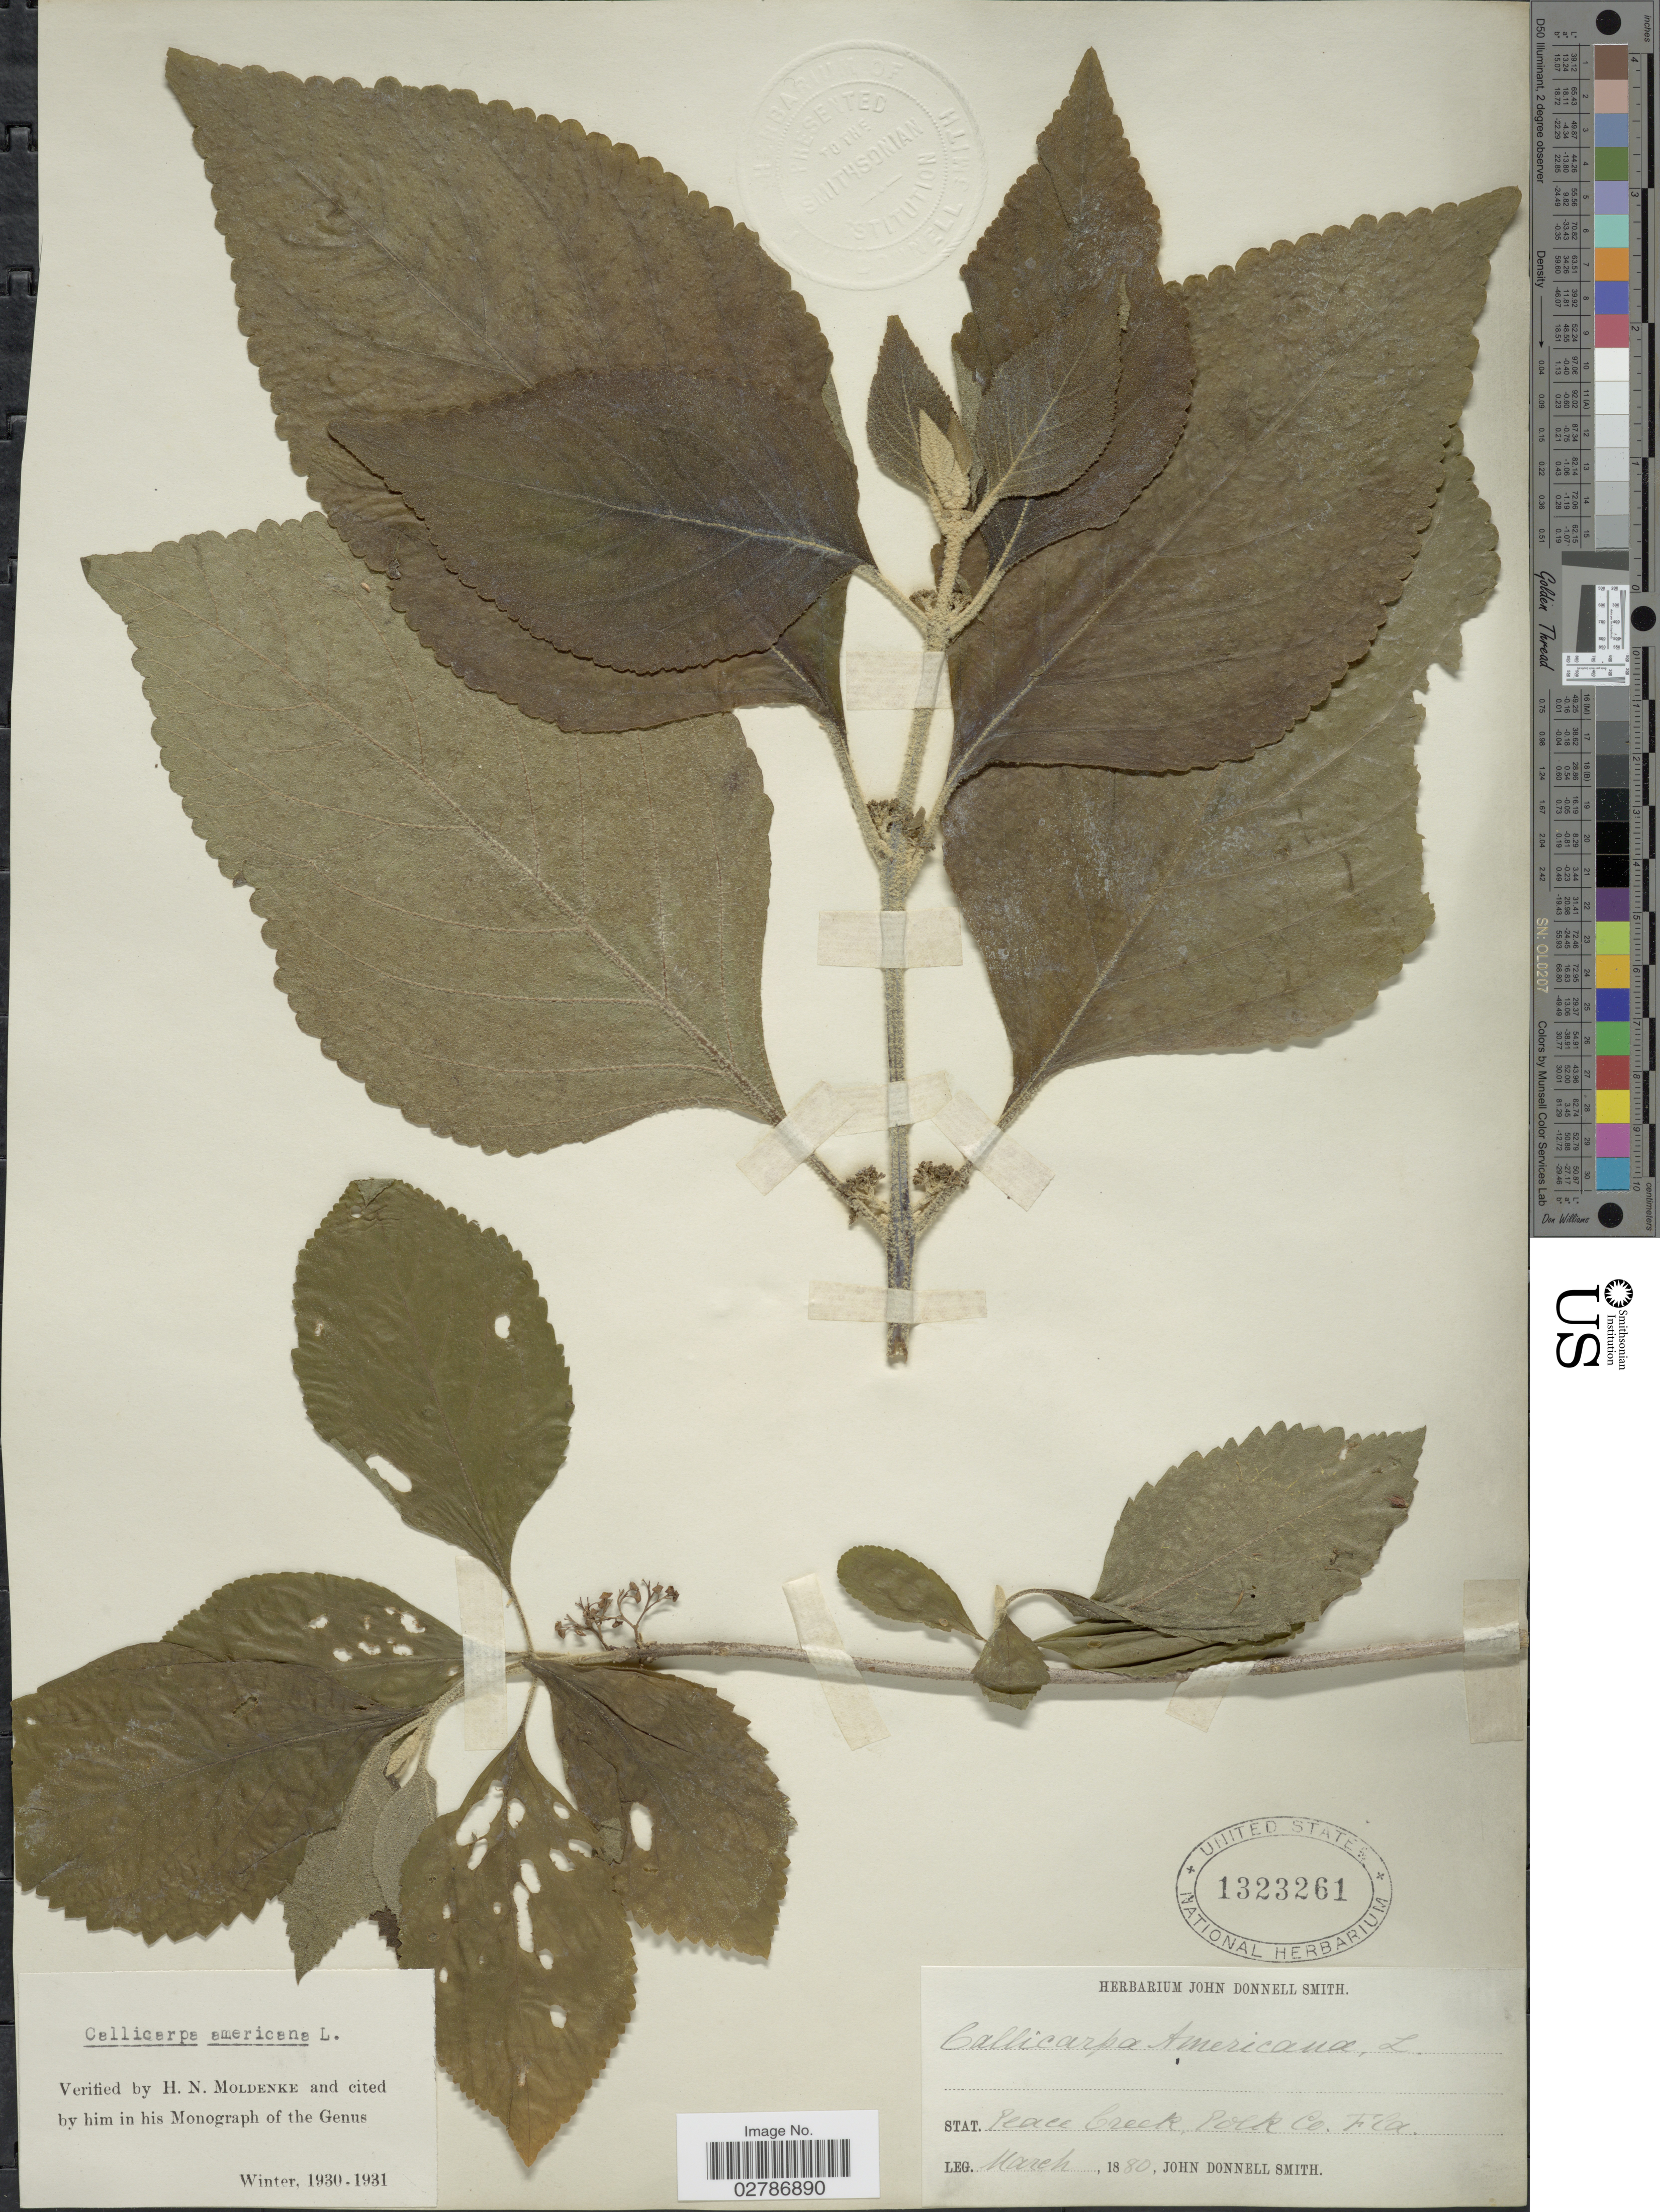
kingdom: Plantae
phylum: Tracheophyta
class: Magnoliopsida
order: Lamiales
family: Lamiaceae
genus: Callicarpa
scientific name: Callicarpa americana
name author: L.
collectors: J. Donnell Smith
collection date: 1880-03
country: United States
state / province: Florida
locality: Peace Creek, Polk Co.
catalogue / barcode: US 1323261